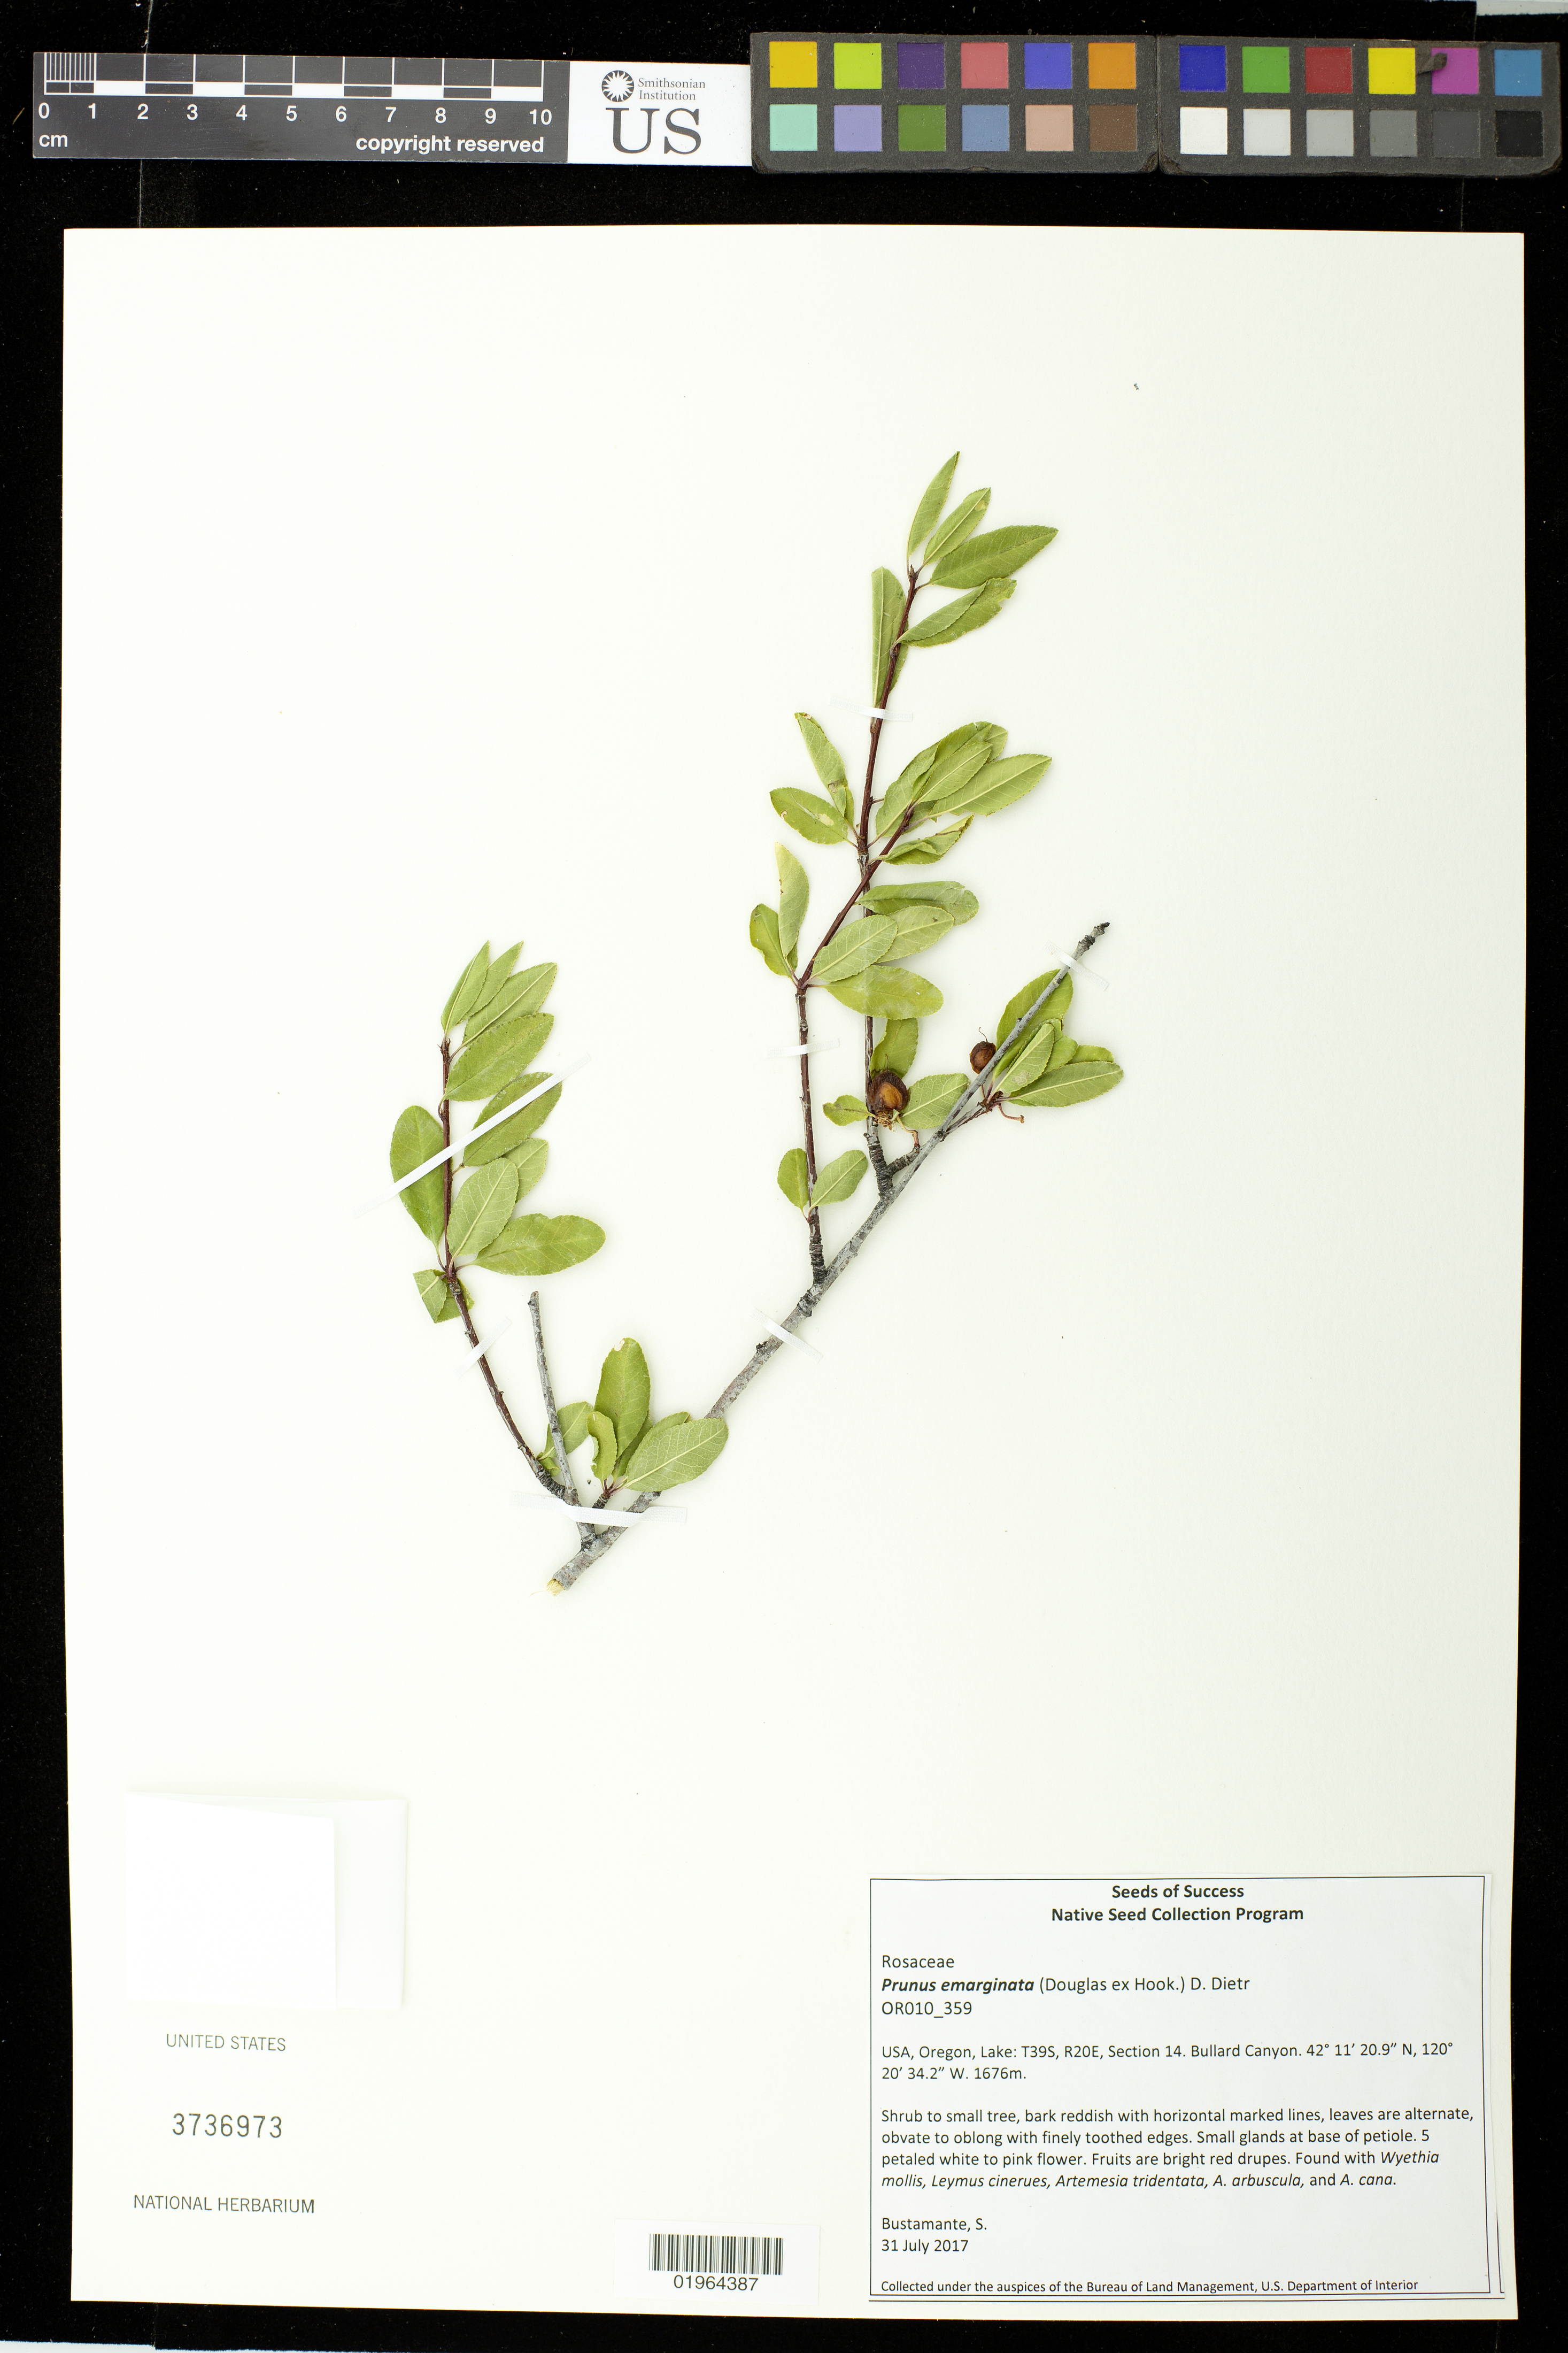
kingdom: Plantae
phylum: Tracheophyta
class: Magnoliopsida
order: Rosales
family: Rosaceae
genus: Prunus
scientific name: Prunus emarginata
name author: (Douglas ex Hook.) Eaton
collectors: S. Bustamante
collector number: OR010_359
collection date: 2017-07-31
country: United States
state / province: Oregon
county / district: Lake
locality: Bullard Canyon, T39S, R20E, Section 14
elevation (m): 1676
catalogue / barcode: US 3736973